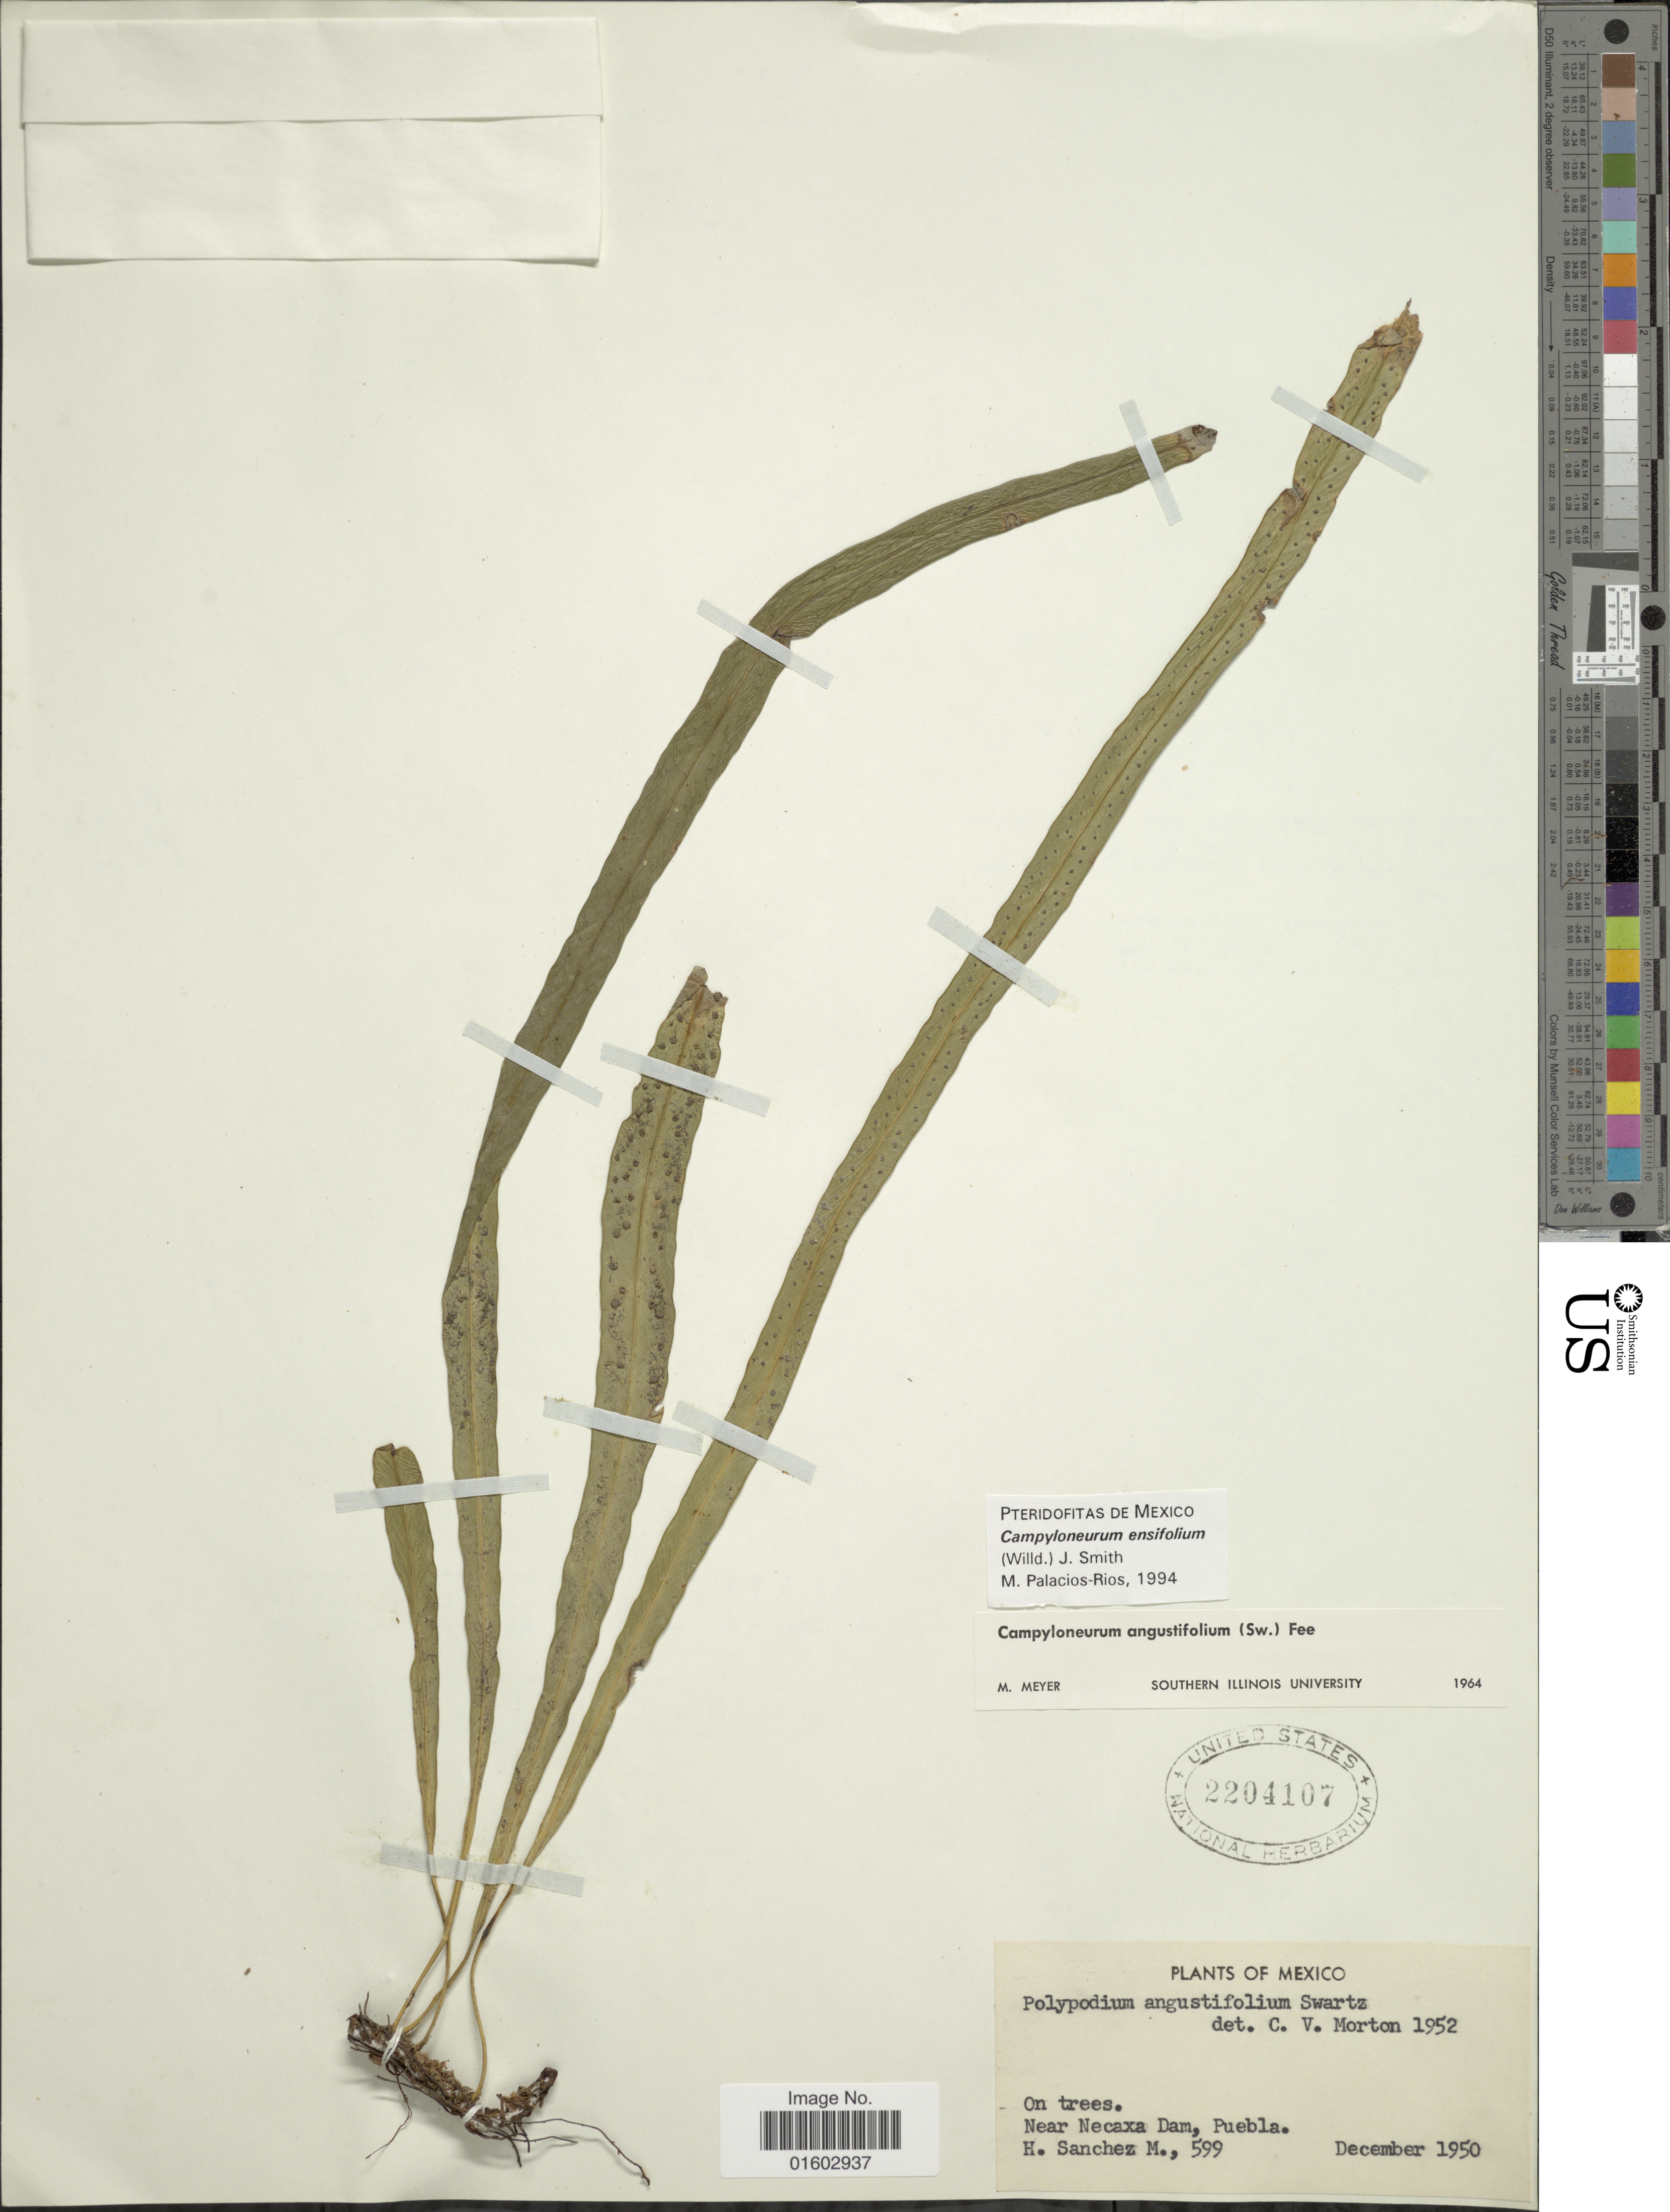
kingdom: Plantae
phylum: Tracheophyta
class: Polypodiopsida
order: Polypodiales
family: Polypodiaceae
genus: Campyloneurum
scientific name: Campyloneurum angustifolium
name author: (Sw.) Fée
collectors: H. Sánchez-Mejorada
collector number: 599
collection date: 1950-12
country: Mexico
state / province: Puebla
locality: Near Necaxa Dam, Puebla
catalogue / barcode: US 2204107